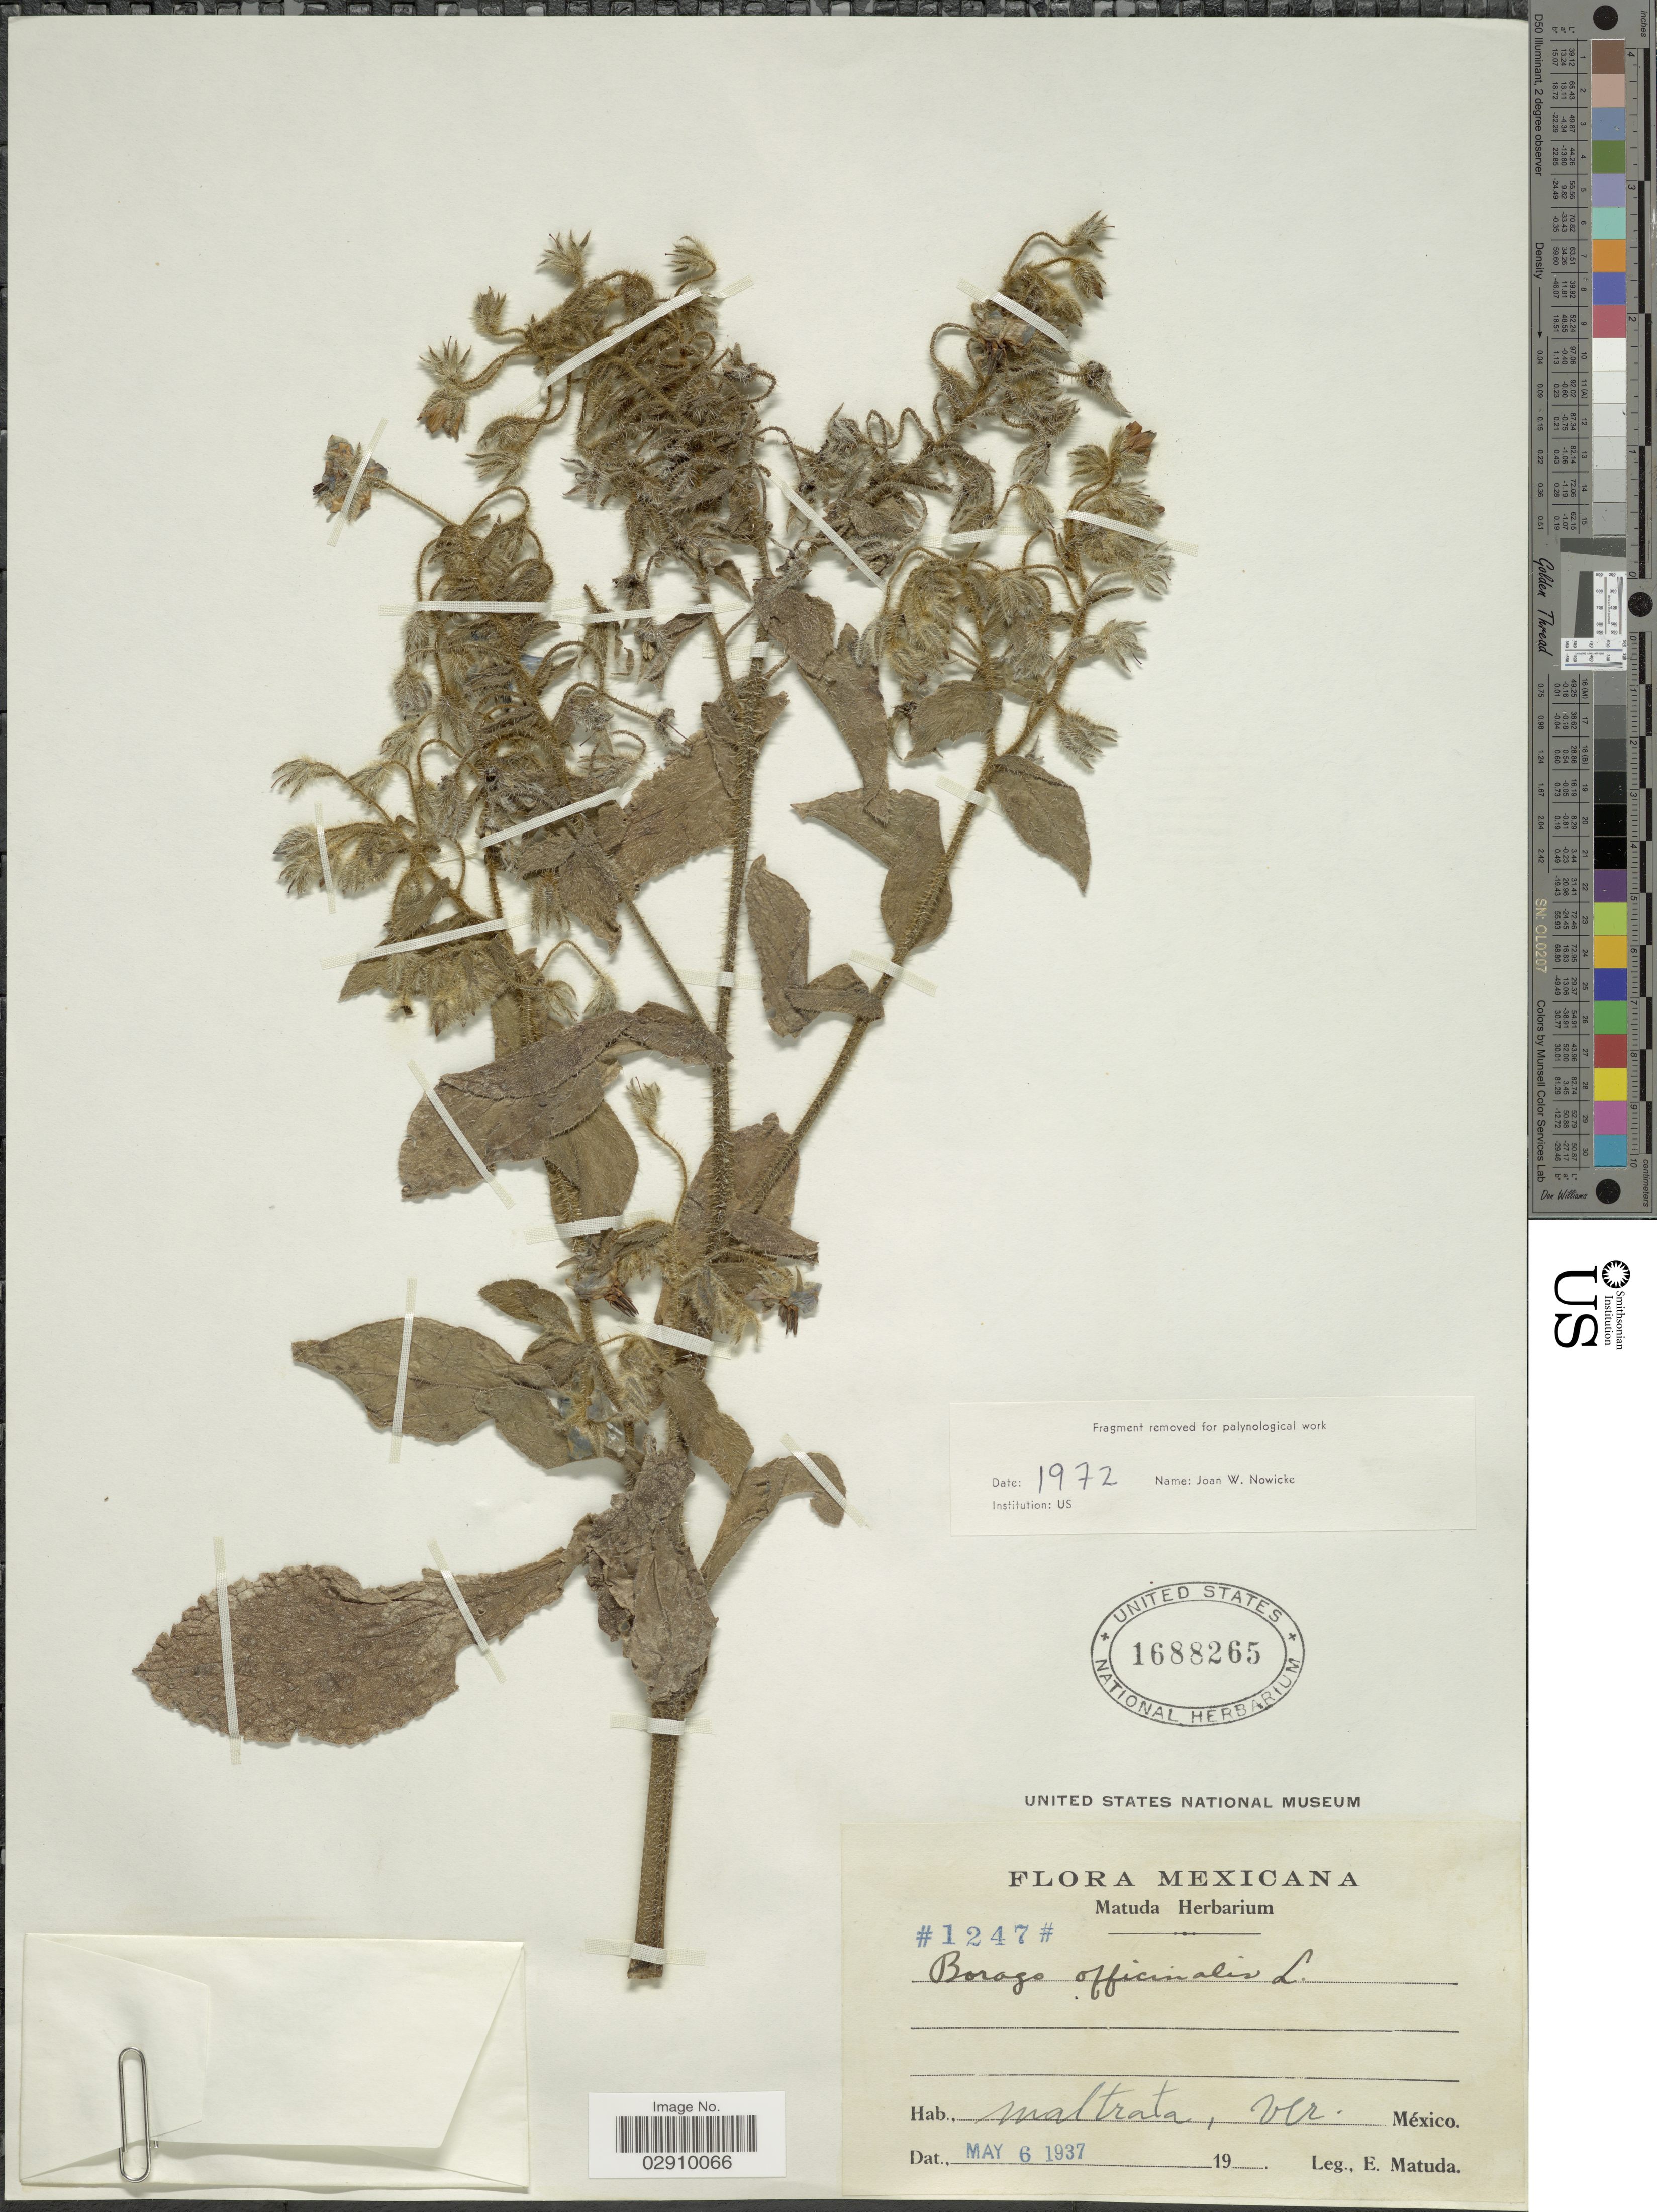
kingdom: Plantae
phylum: Tracheophyta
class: Magnoliopsida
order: Boraginales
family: Boraginaceae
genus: Borago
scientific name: Borago officinalis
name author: L.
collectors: E. Matuda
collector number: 1247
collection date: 1937-05-06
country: Mexico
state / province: Veracruz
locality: Maltrata, Ver., México.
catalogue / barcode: US 1688265